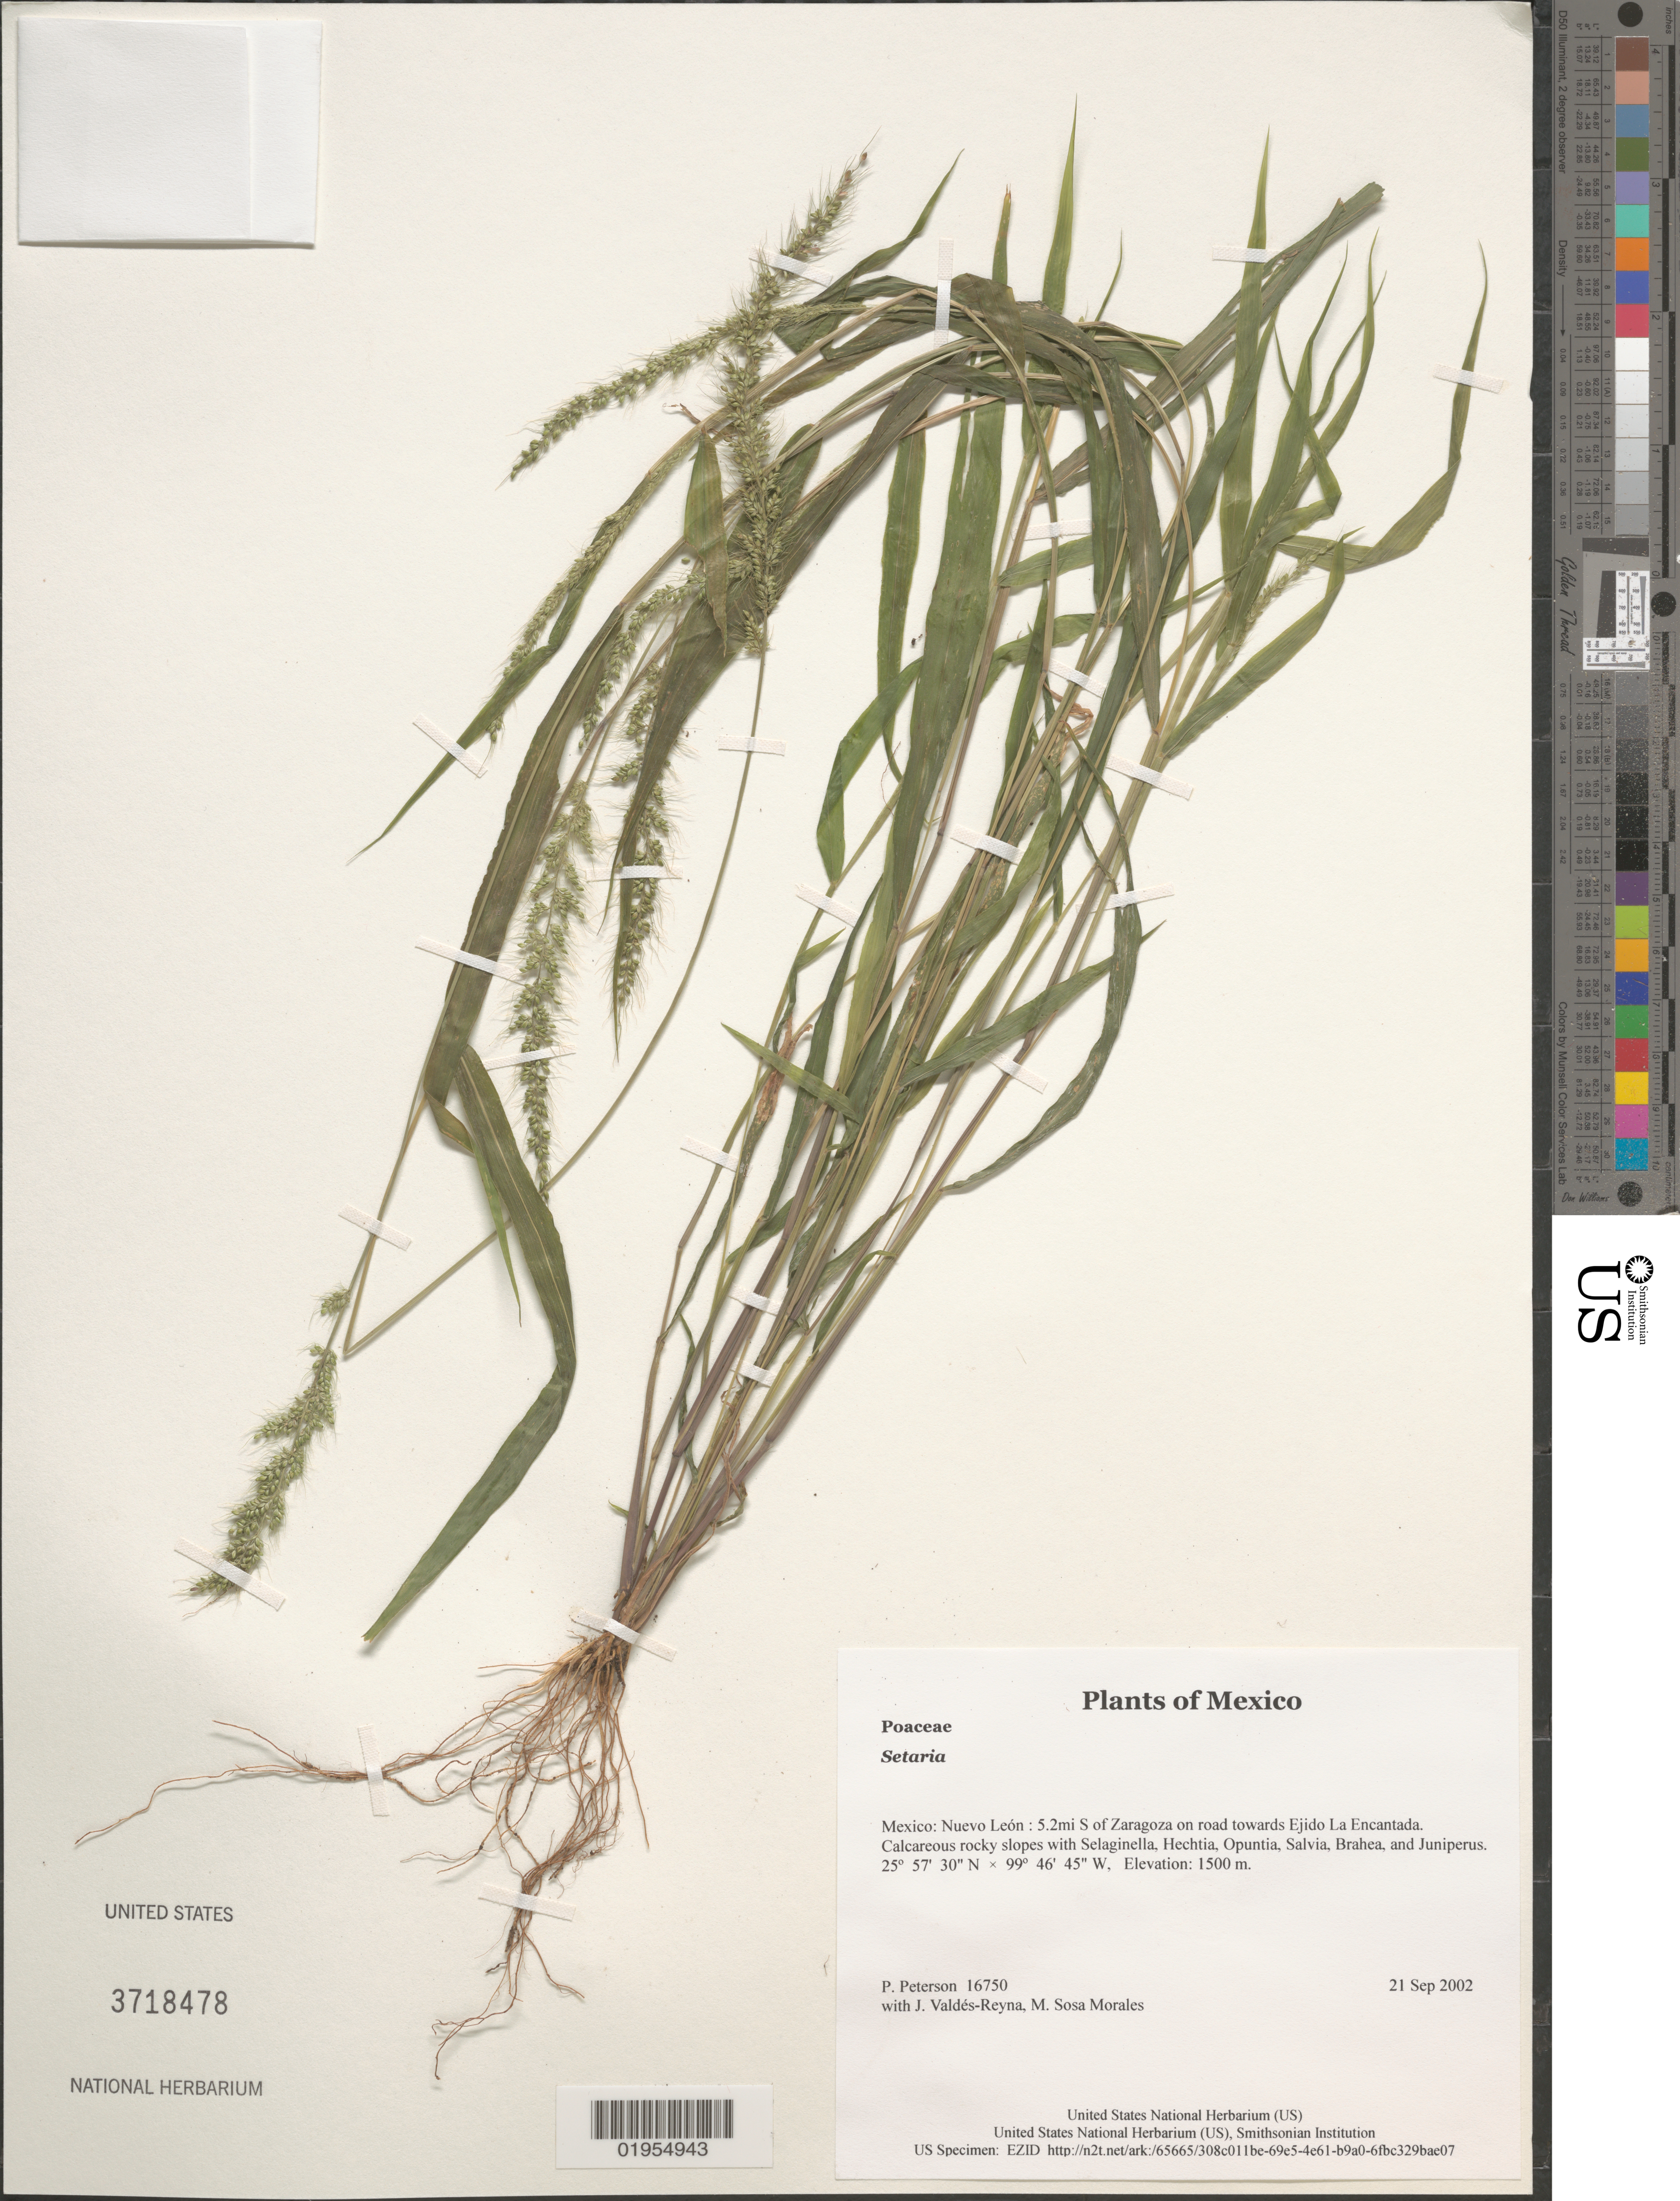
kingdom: Plantae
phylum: Tracheophyta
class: Liliopsida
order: Poales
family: Poaceae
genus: Setaria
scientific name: Setaria sp.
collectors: P. M. Peterson, J. Valdés-Reyna & M. Sosa Morales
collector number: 16750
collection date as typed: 21 Sep 2002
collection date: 2002-09-21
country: Mexico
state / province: Nuevo León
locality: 5.2mi S of Zaragoza on road towards Ejido La Encantada. Calcareous rocky slopes with Selaginella, Hechtia, Opuntia, Salvia, Brahea, and Juniperus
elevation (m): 1500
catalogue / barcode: US 3718478